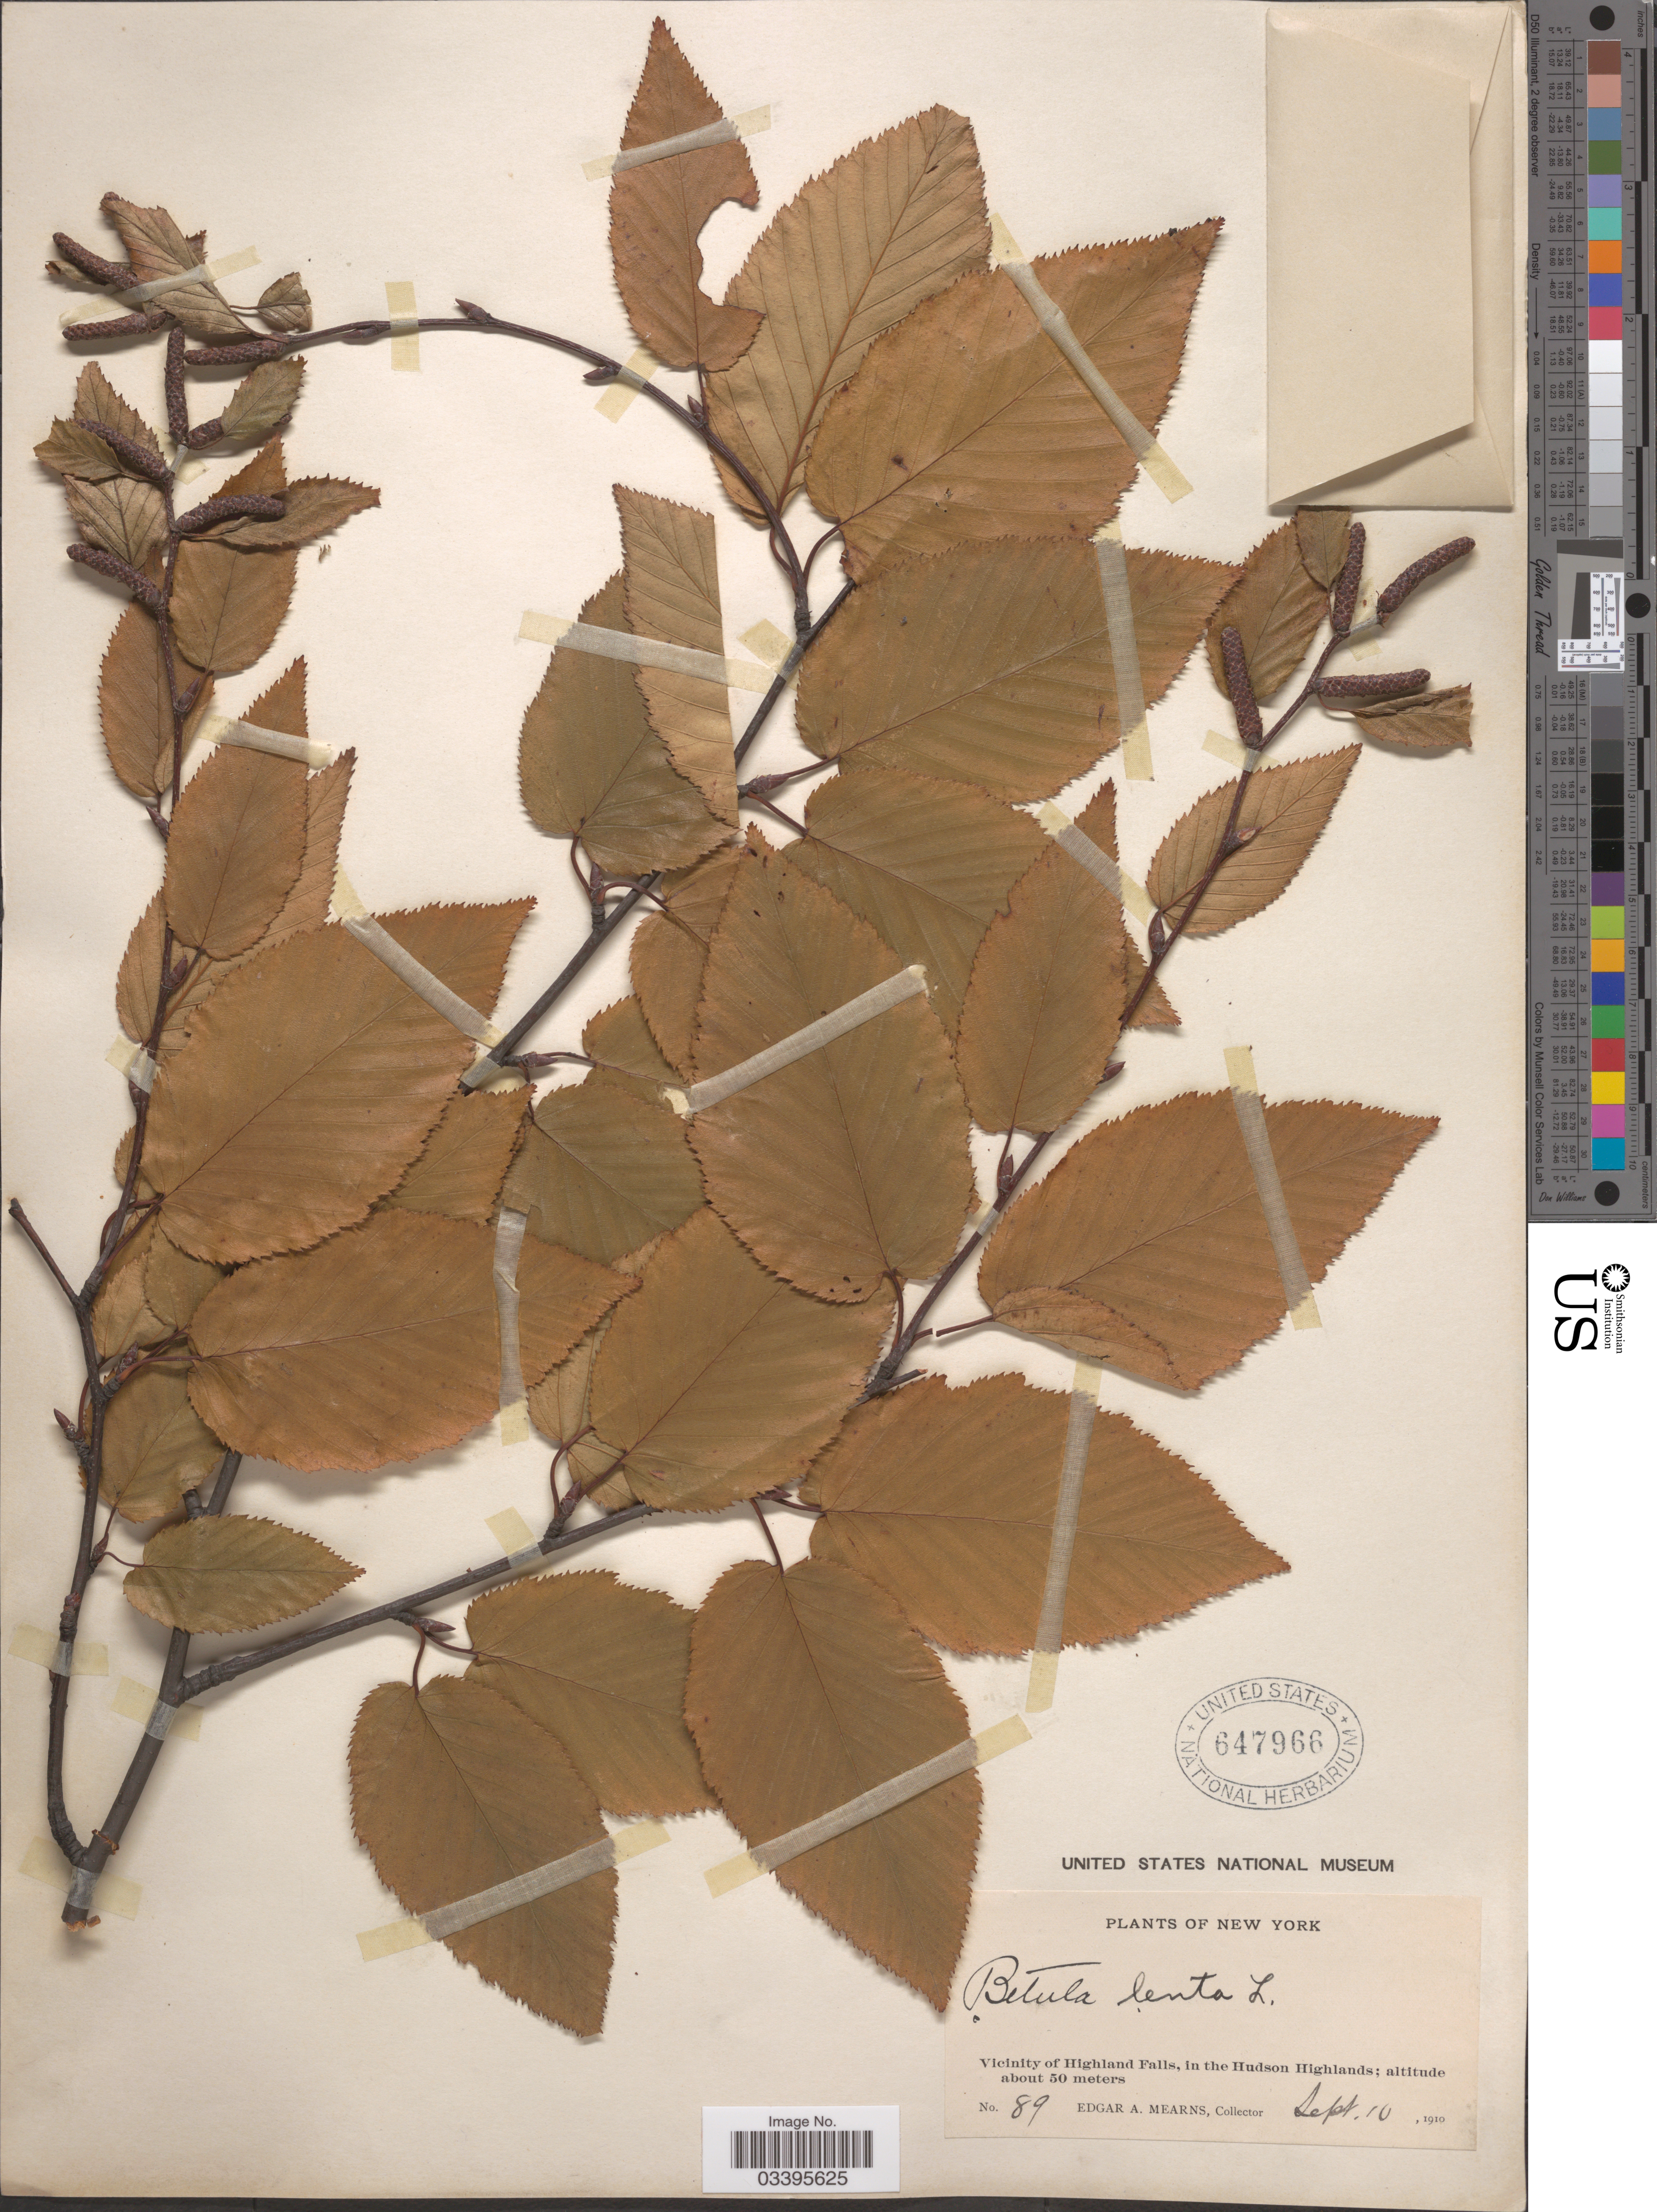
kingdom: Plantae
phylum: Tracheophyta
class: Magnoliopsida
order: Fagales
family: Betulaceae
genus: Betula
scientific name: Betula lenta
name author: L.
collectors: E. A. Mearns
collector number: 89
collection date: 1910-09-10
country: United States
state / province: New York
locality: Vicinity of Highland Falls, in the Hudson Highlands.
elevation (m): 50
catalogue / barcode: US 647966